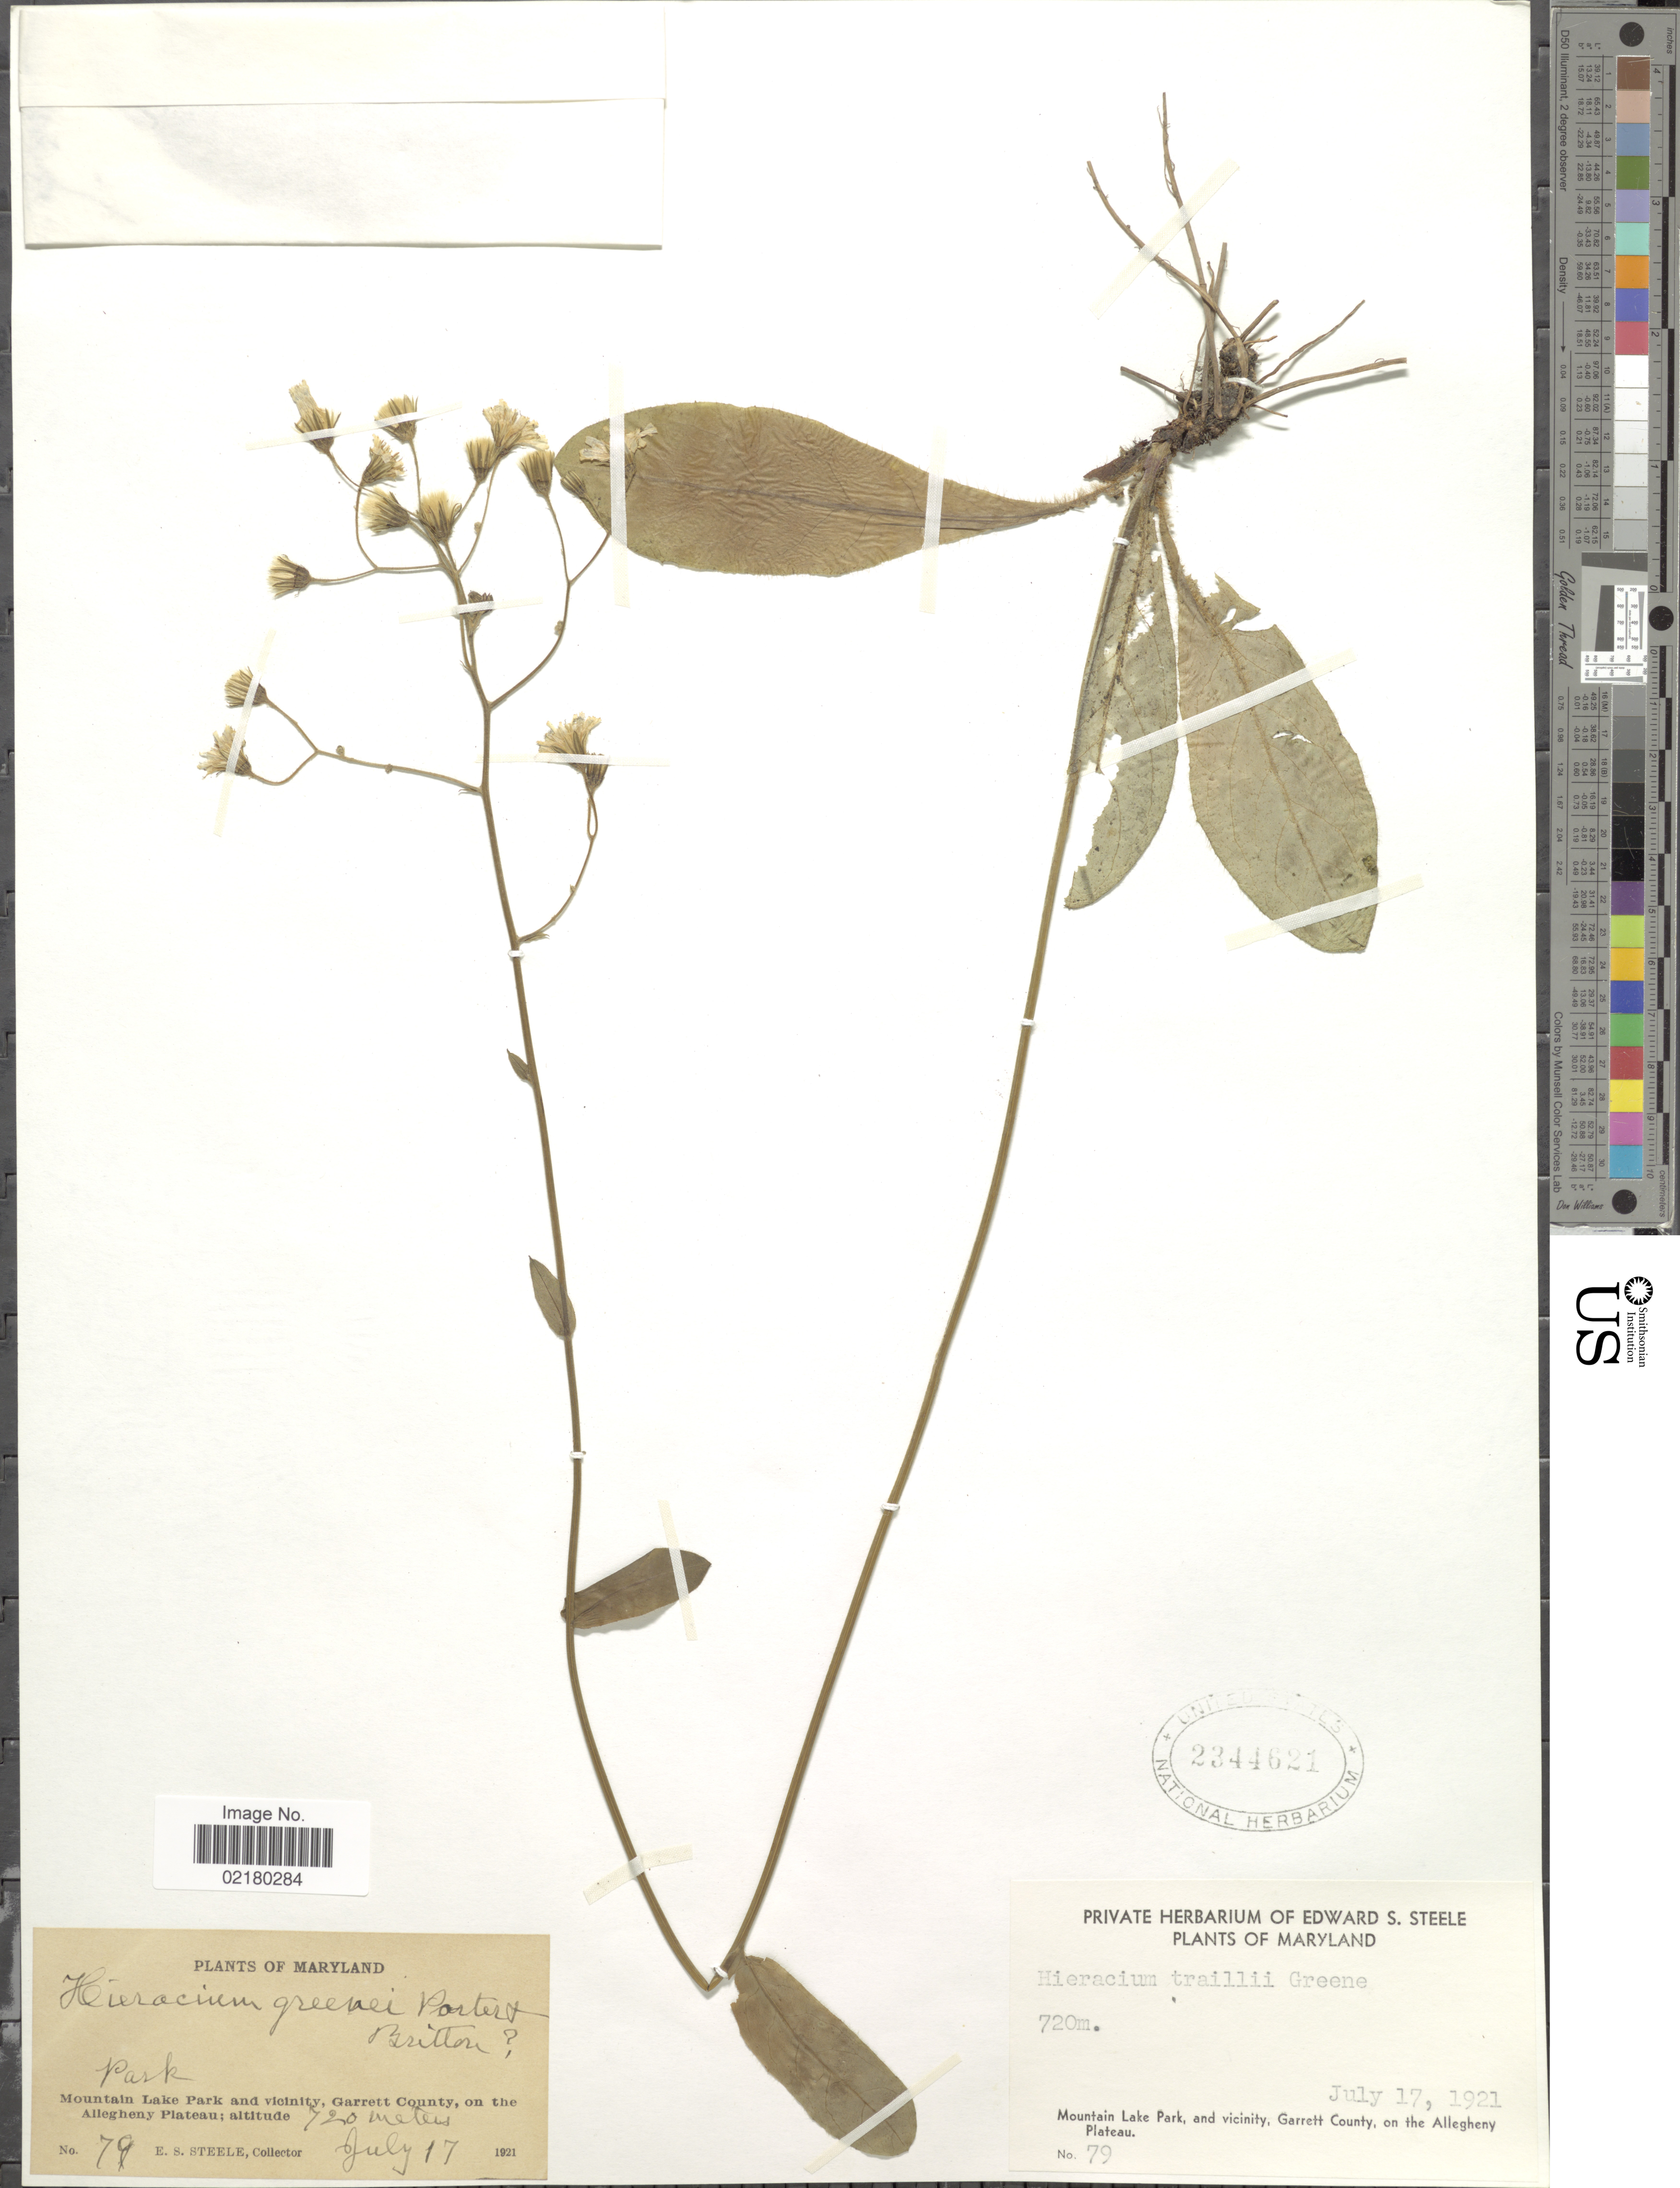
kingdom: Plantae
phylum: Tracheophyta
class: Magnoliopsida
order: Asterales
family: Asteraceae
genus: Hieracium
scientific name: Hieracium gronovii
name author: L.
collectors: E. Steele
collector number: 79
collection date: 1921-07-17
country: United States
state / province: Maryland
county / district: Garrett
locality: Park, Mountain Lake Park and vicinity, Garrett County, on the Allegheny Plateau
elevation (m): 720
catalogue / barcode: US 2344621